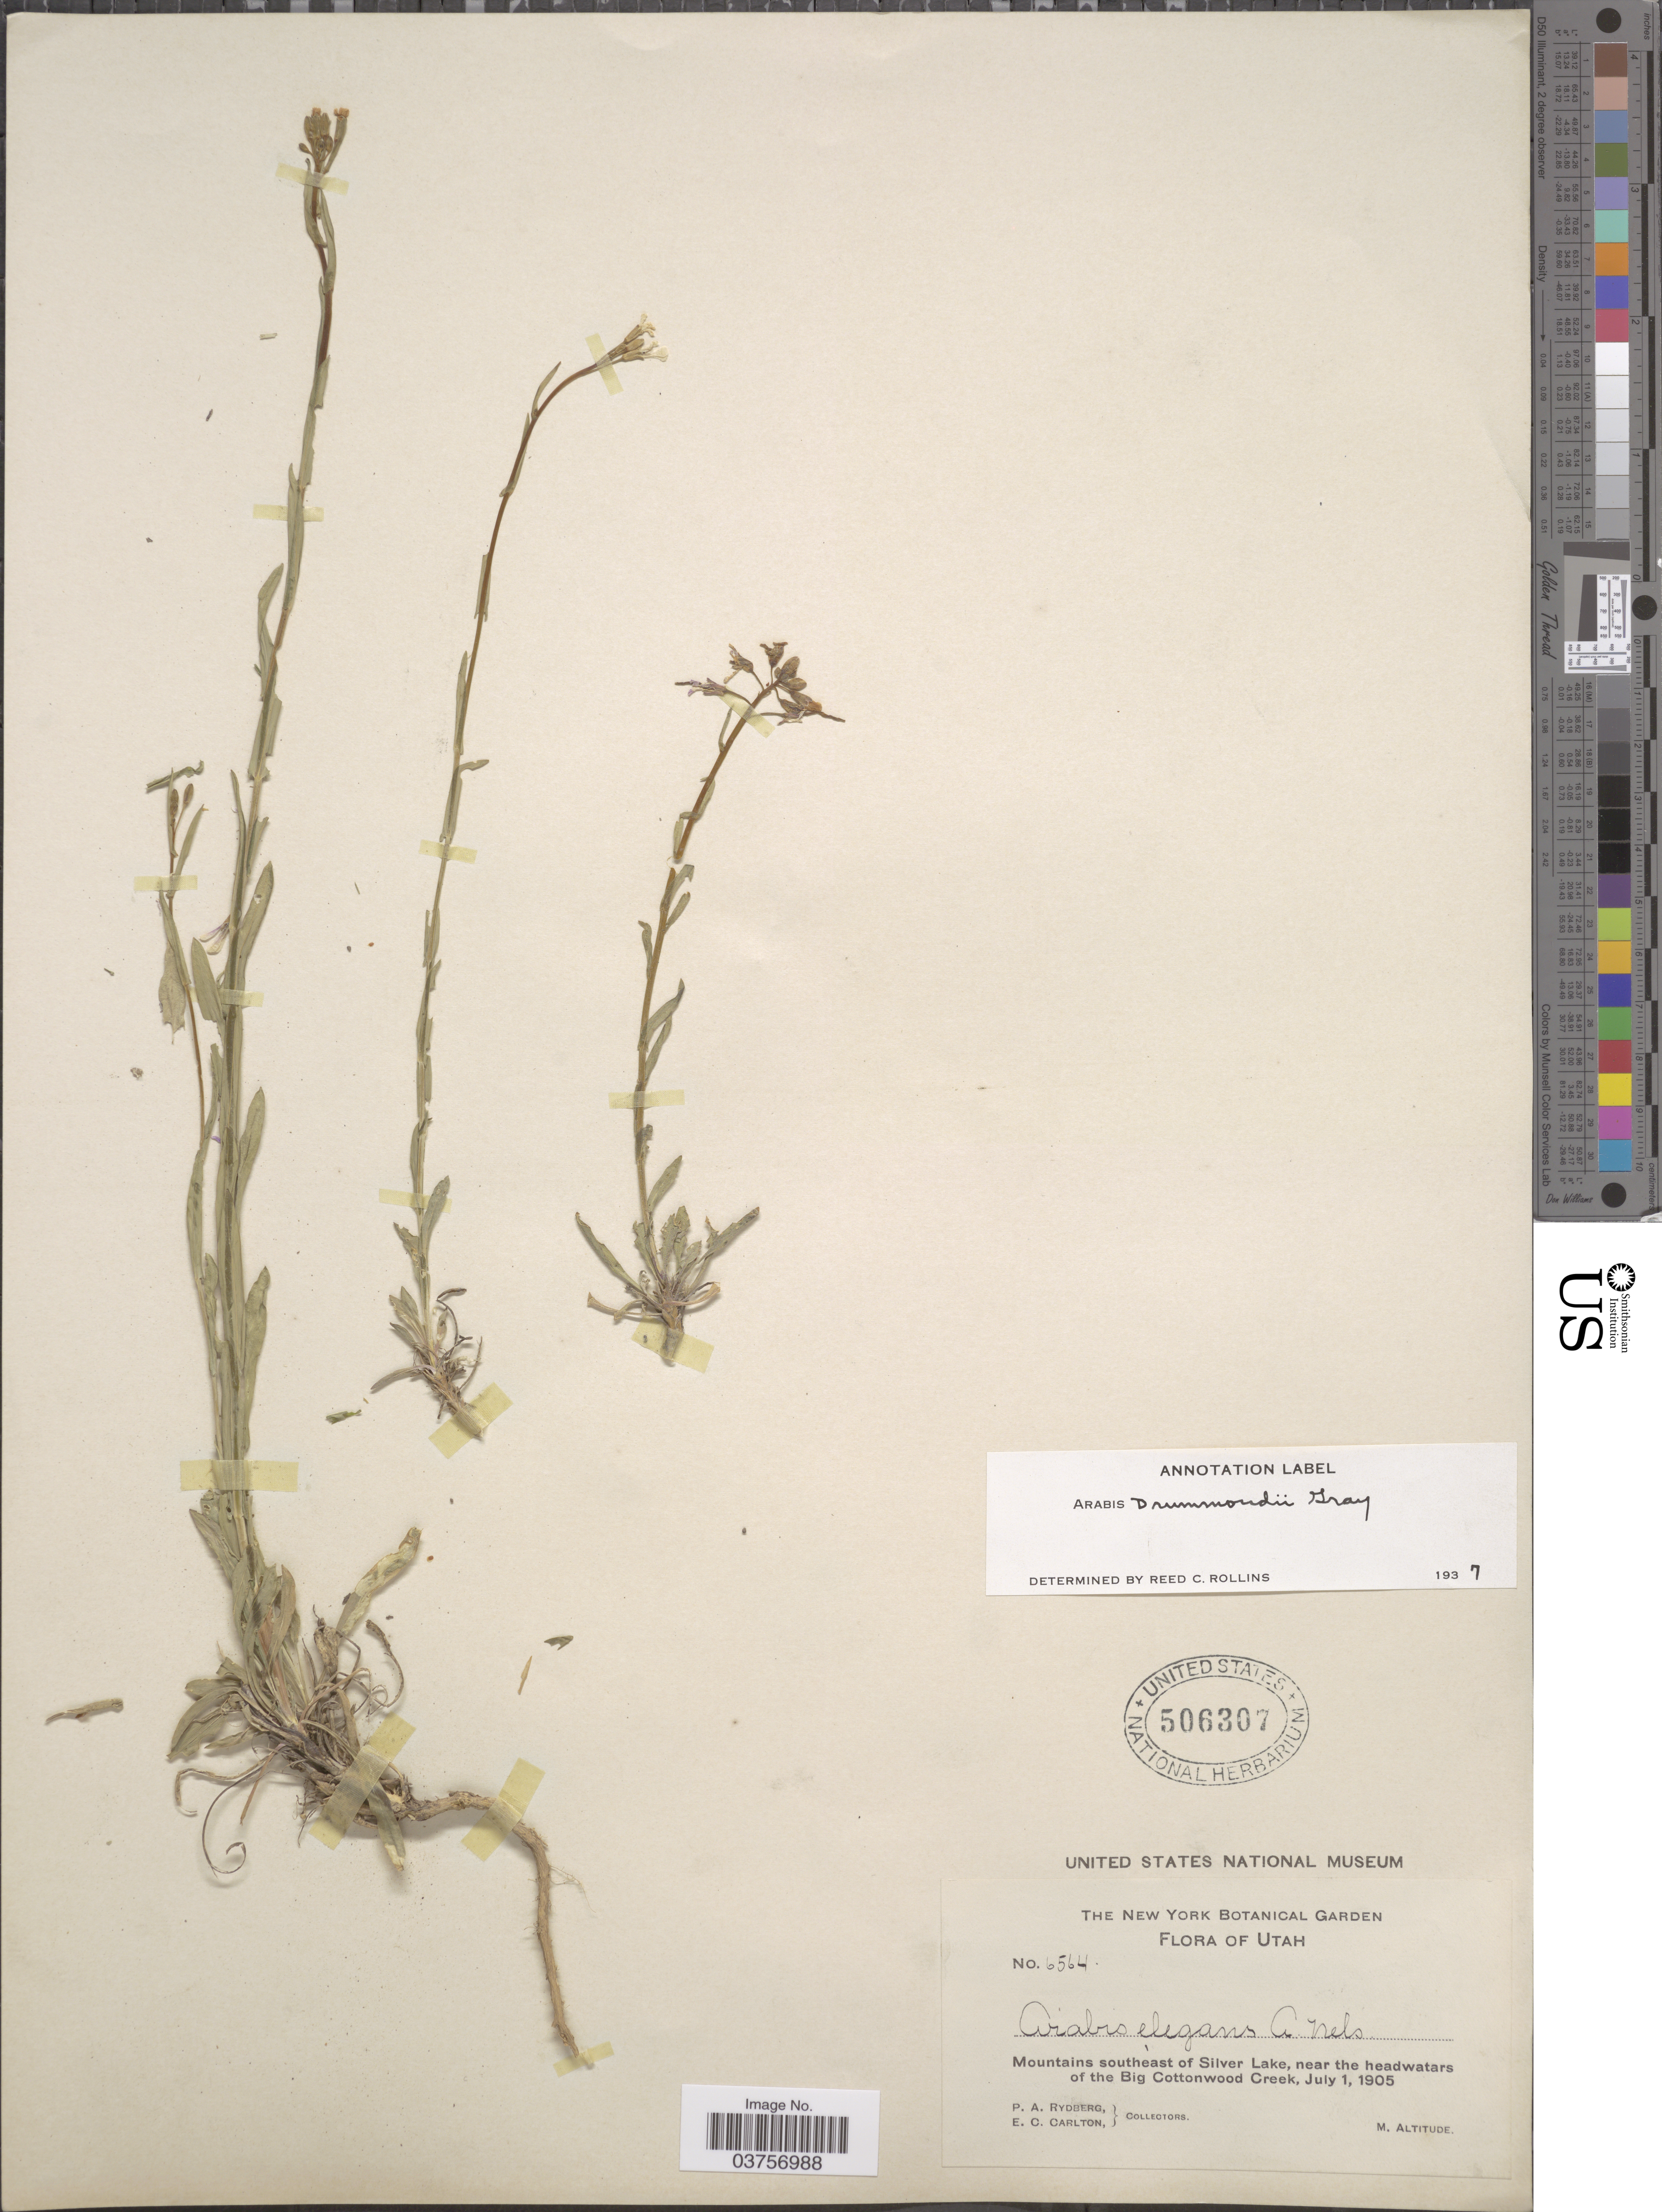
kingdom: Plantae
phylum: Tracheophyta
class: Magnoliopsida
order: Brassicales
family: Brassicaceae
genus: Arabis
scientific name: Arabis drummondii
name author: A. Gray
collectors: P. A. Rydberg & E. Carlton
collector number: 6564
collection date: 1905-07-01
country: United States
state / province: Utah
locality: Mountains southeast of Silver Lake, near the headwaters of the Big Cottonwood Creek.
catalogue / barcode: US 506307